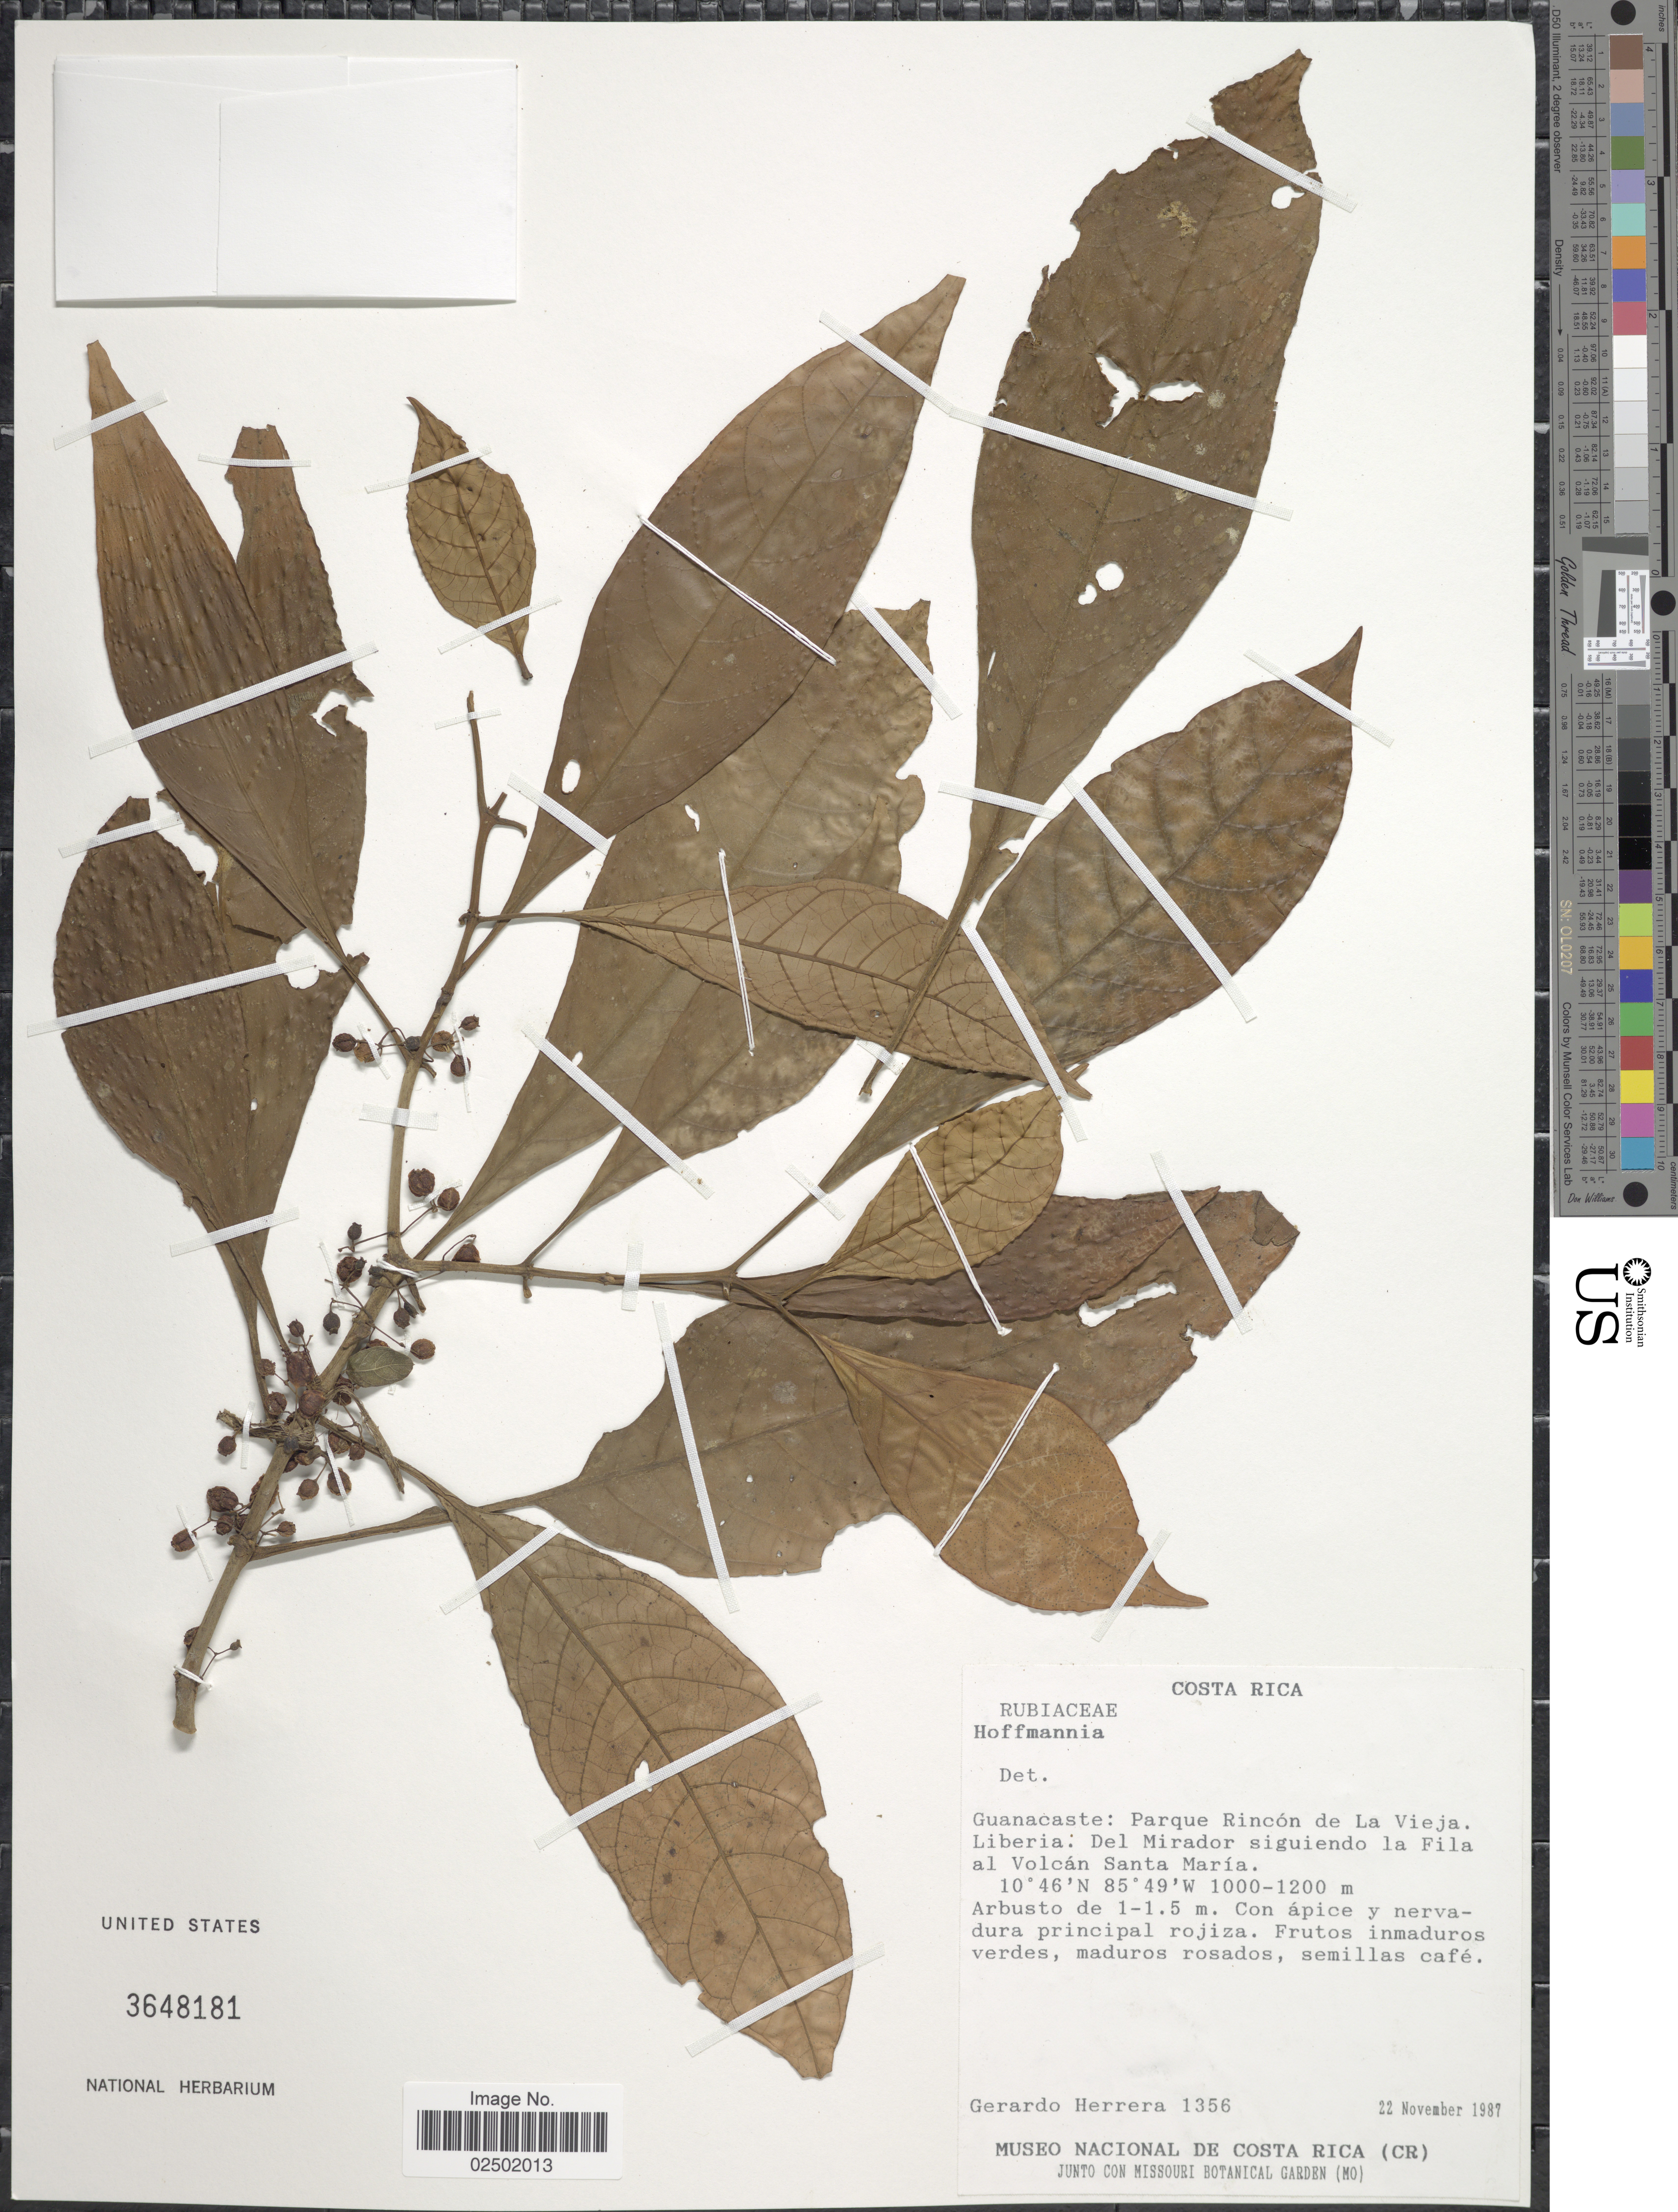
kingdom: Plantae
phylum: Tracheophyta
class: Magnoliopsida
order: Gentianales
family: Rubiaceae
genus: Hoffmannia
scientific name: Hoffmannia sp.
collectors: G. Herrera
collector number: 1356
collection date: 1987-11-22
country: Costa Rica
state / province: Guanacaste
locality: Parque Rincon de La Vieja. Liberia: Del Mirador siguiendo la Fila al Volcan Santa Maria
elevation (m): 1000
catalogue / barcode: US 3648181